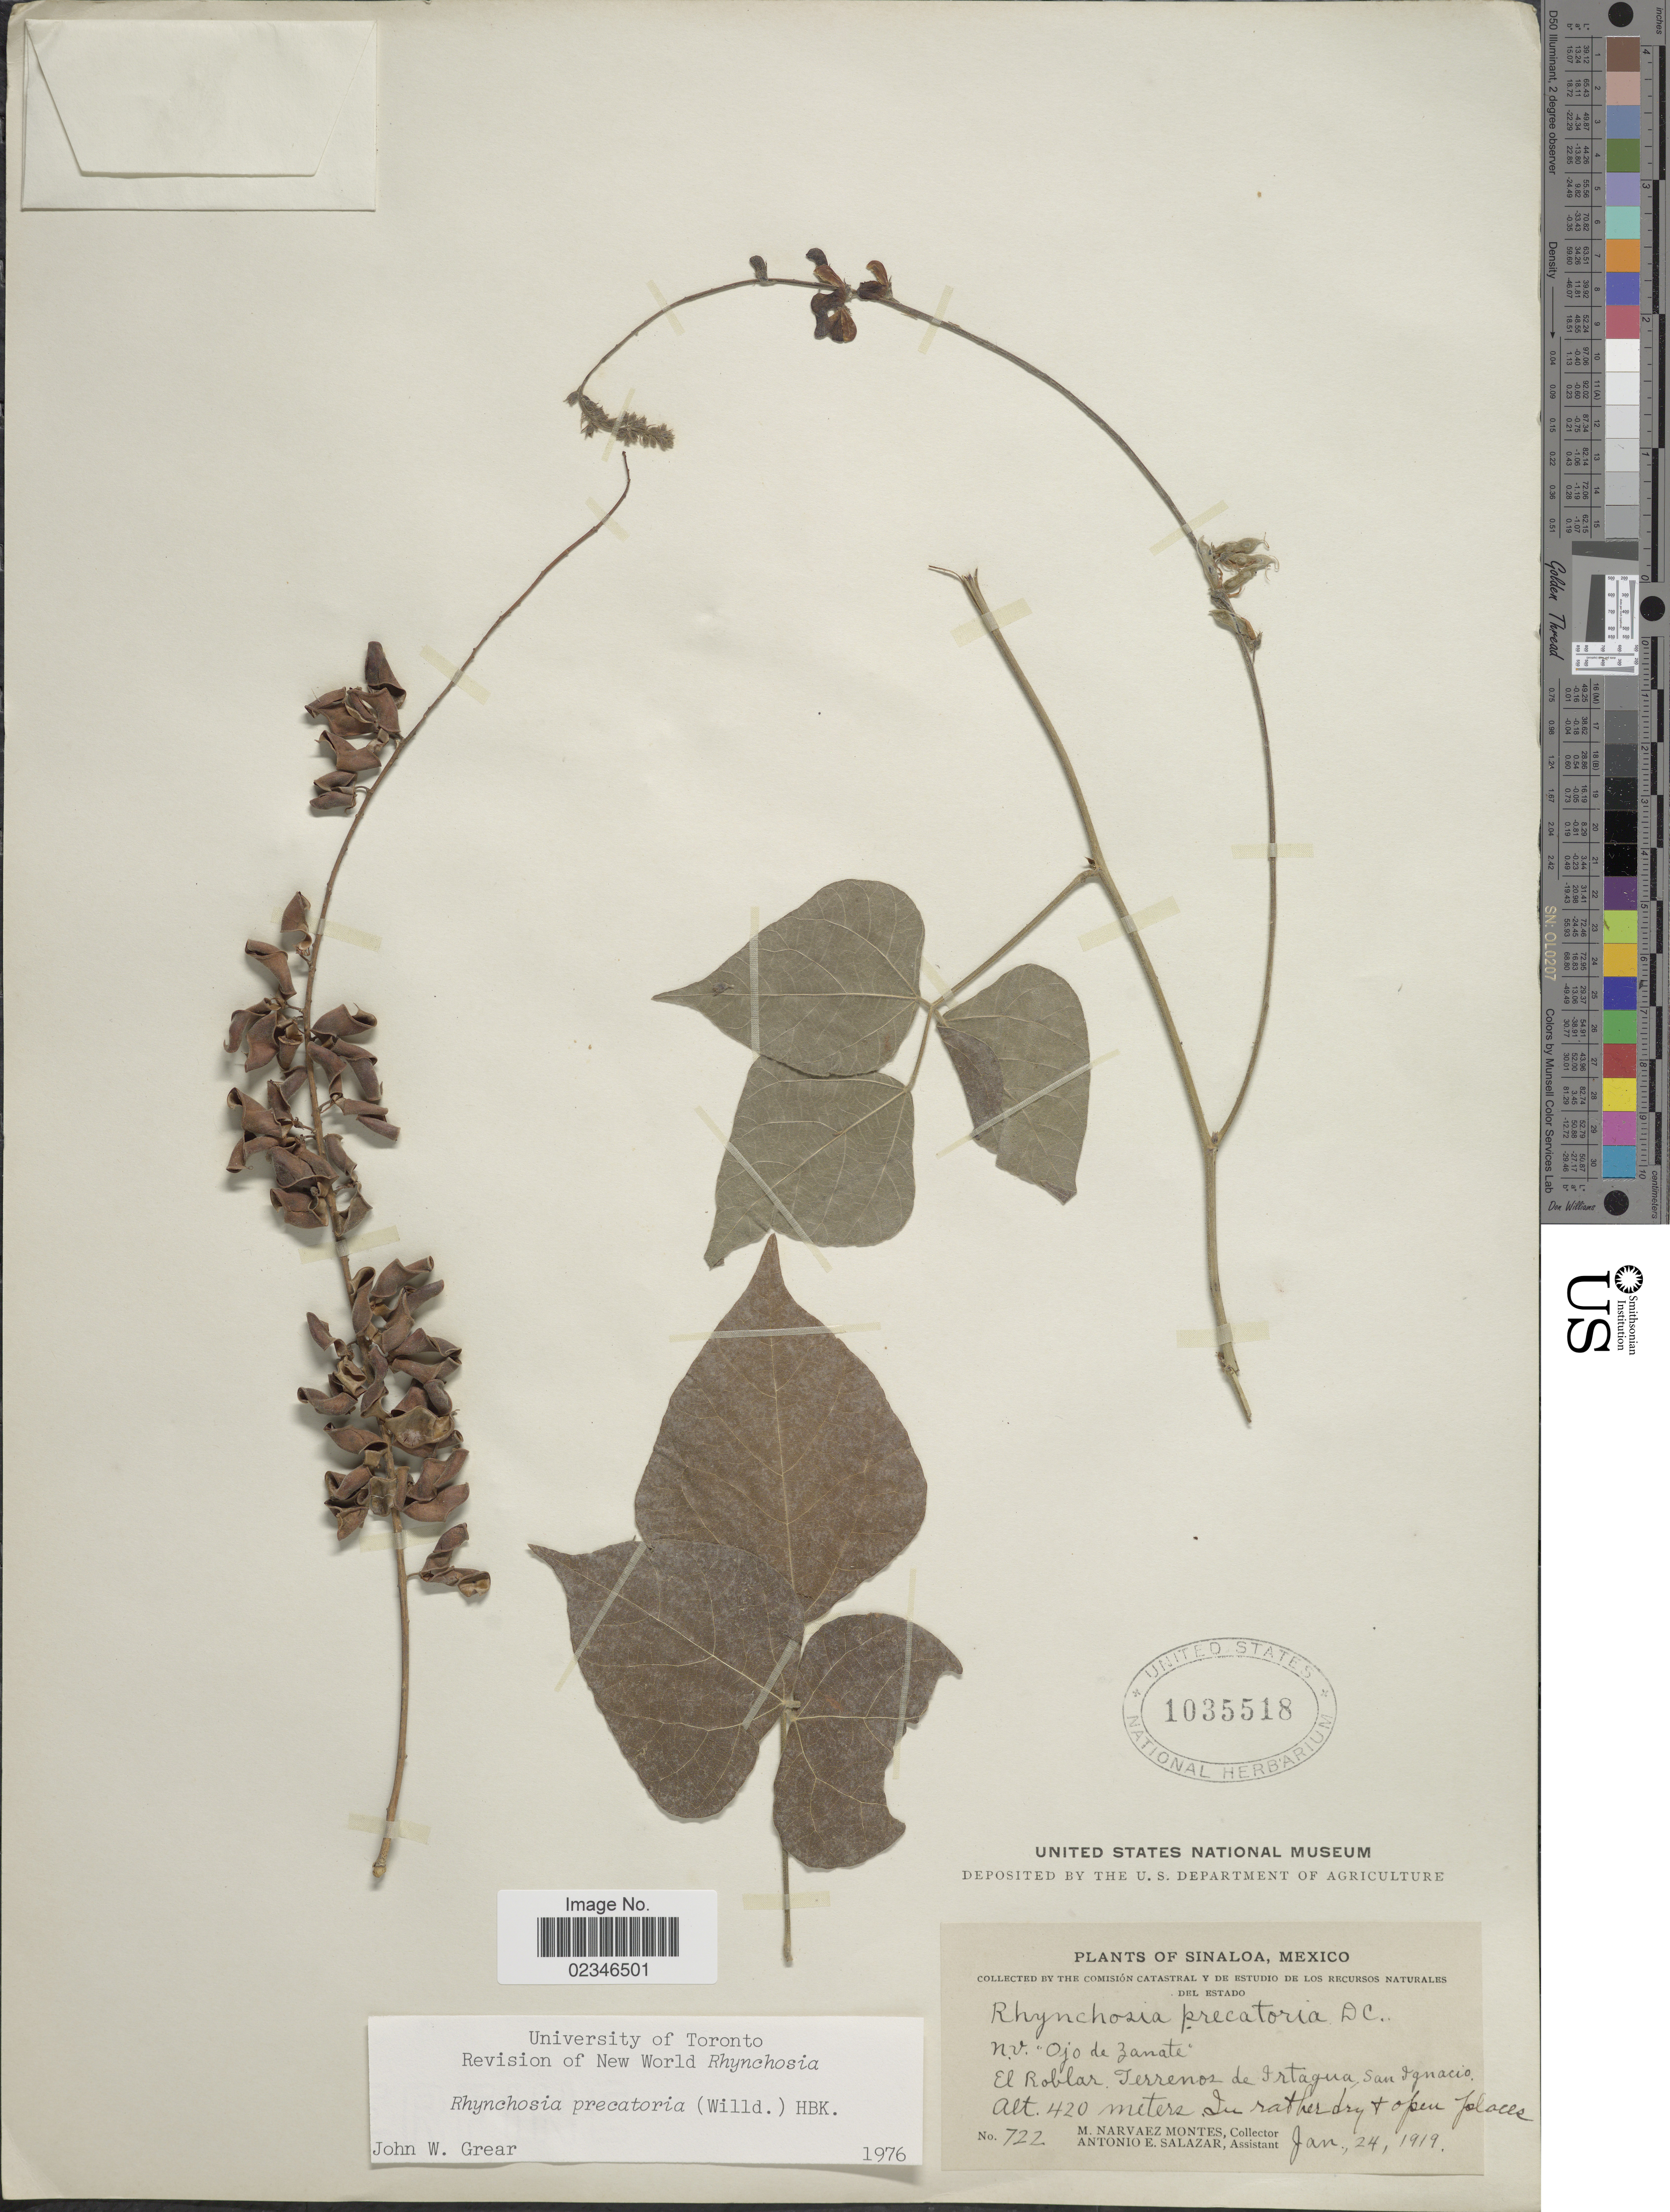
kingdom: Plantae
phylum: Tracheophyta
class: Magnoliopsida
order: Fabales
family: Fabaceae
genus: Rhynchosia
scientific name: Rhynchosia precatoria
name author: (Willd.) DC.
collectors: M. Navarez Montes & A. E. Salazar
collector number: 722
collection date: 1919-01-24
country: Mexico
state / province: Sinaloa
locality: El Roblar, Terrenos de Irtagua, San Ignacio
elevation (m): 420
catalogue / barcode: US 1035518